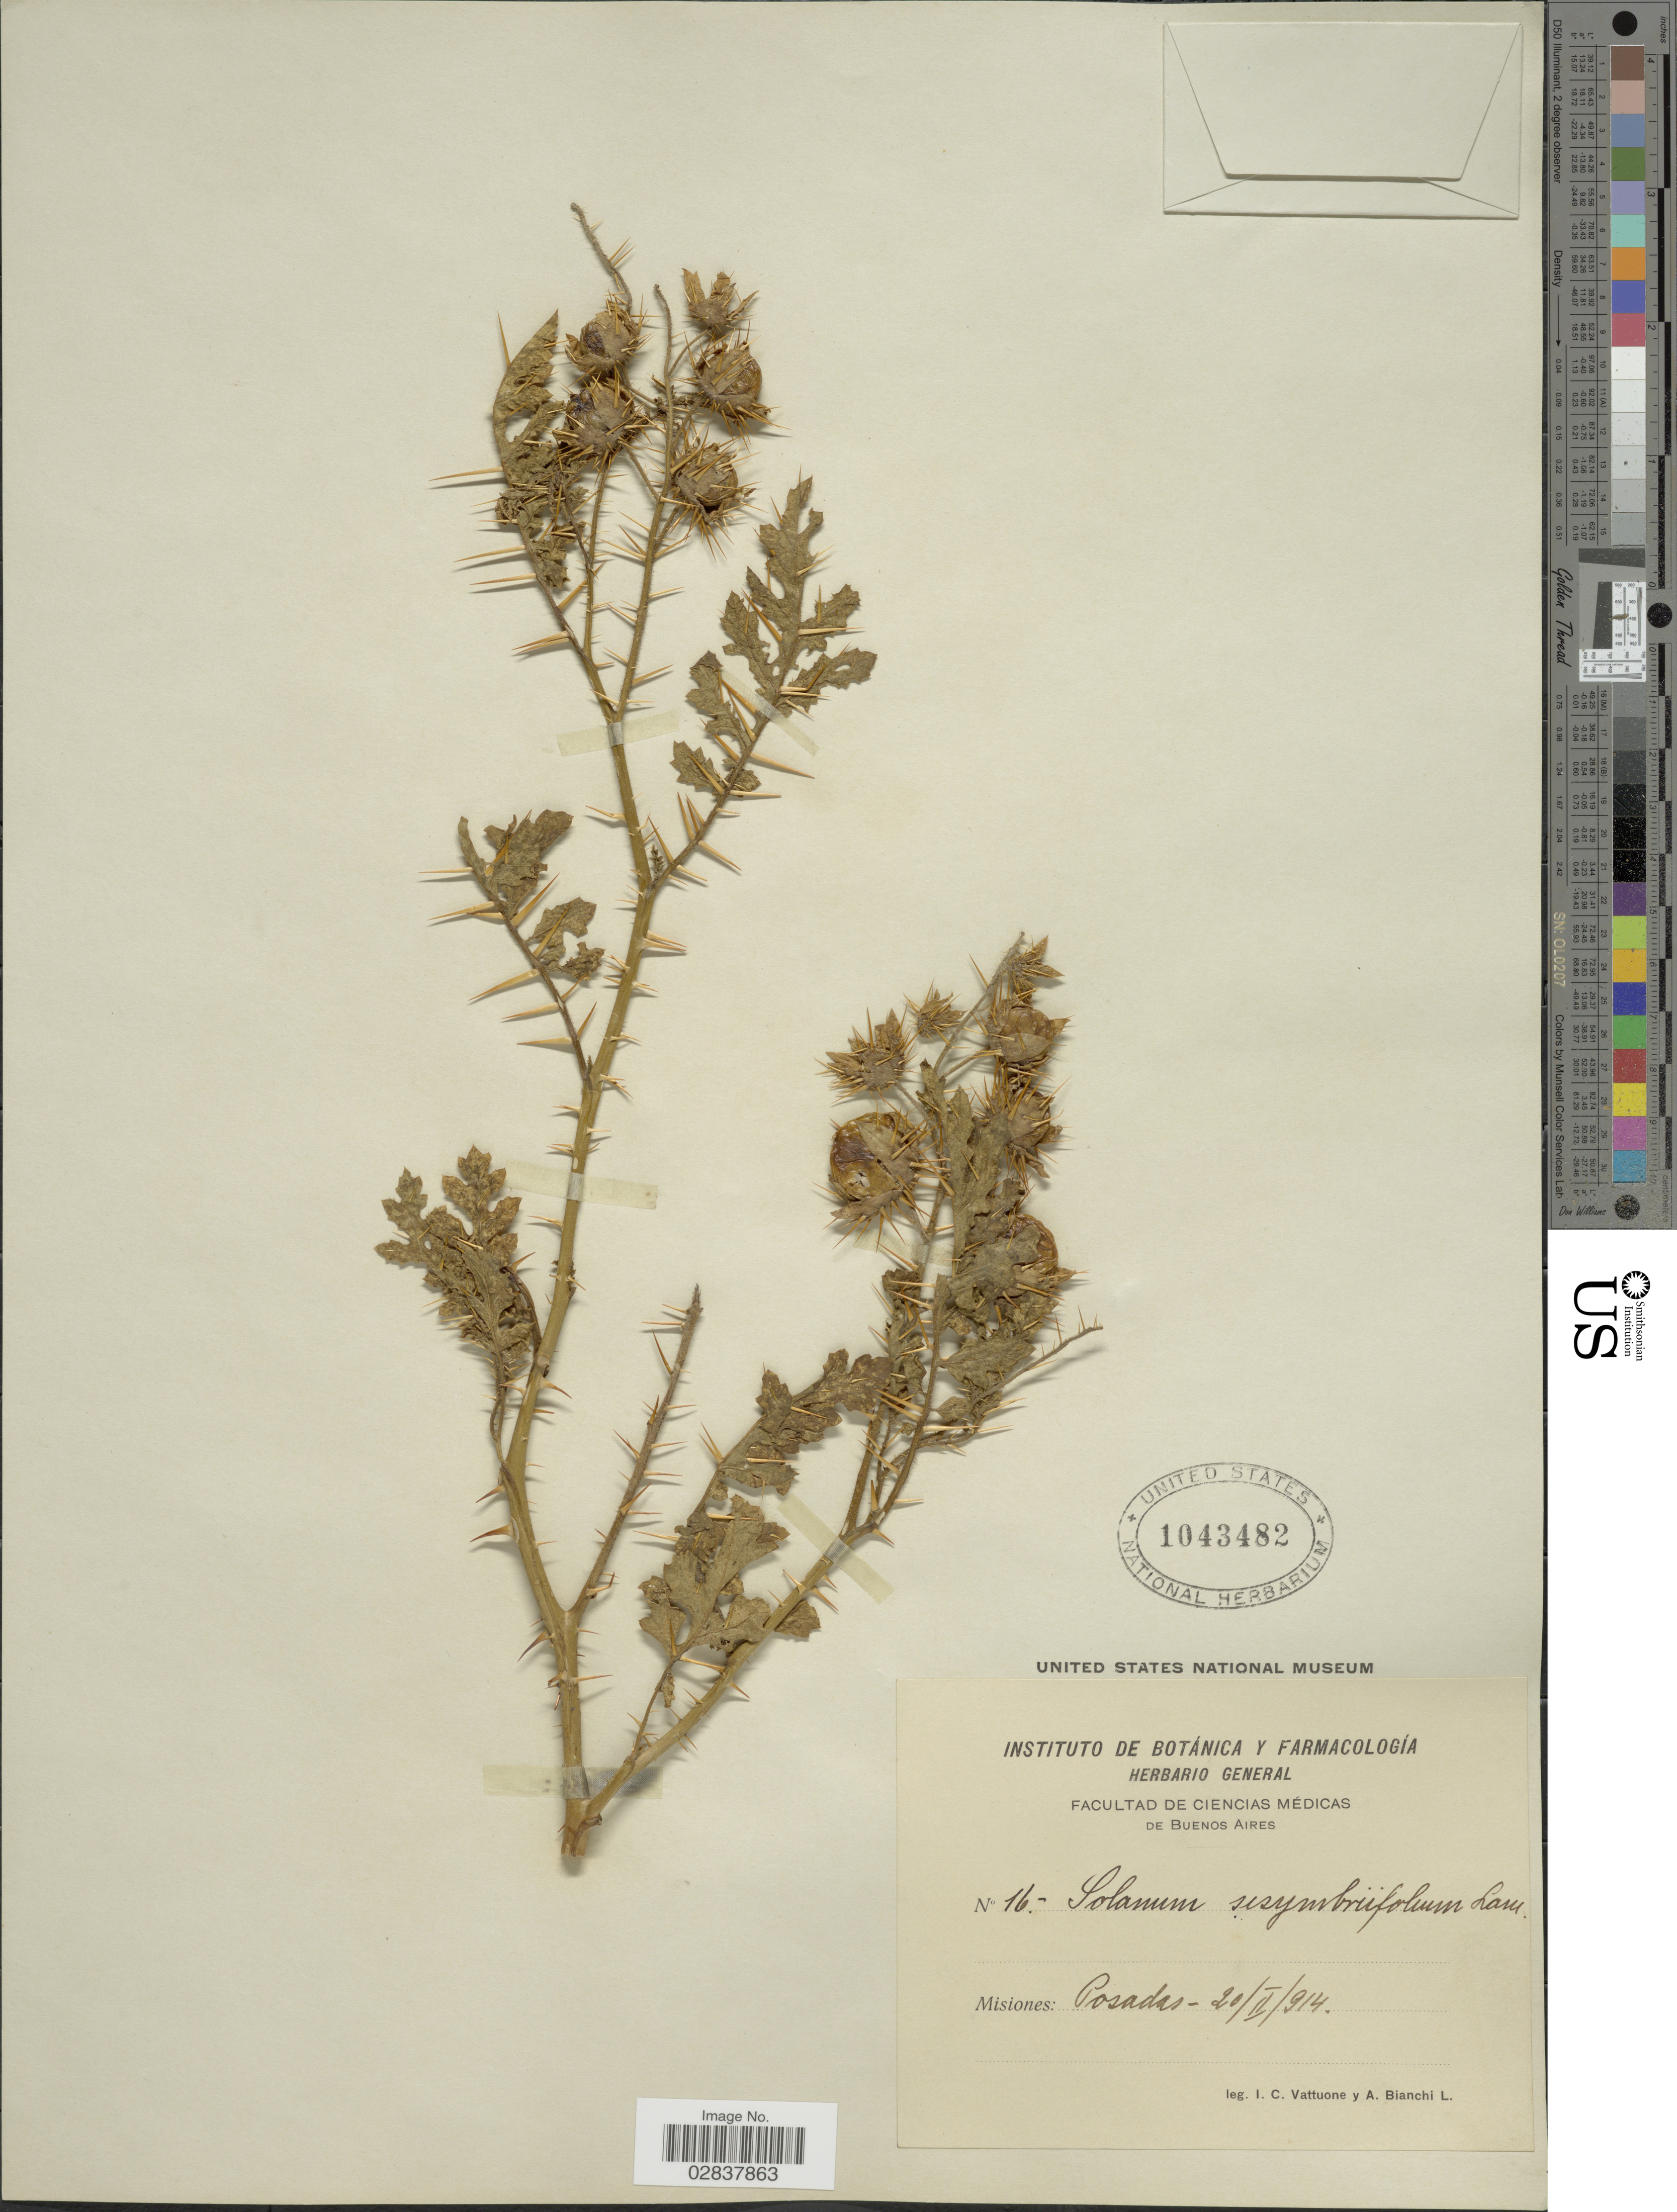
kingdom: Plantae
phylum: Tracheophyta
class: Magnoliopsida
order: Solanales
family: Solanaceae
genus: Solanum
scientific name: Solanum sisymbriifolium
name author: Lam.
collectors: I. Vattuone & A. Bianchi L.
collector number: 16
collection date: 1914-02-20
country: Argentina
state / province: Misiones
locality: Posadas.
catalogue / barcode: US 1043482